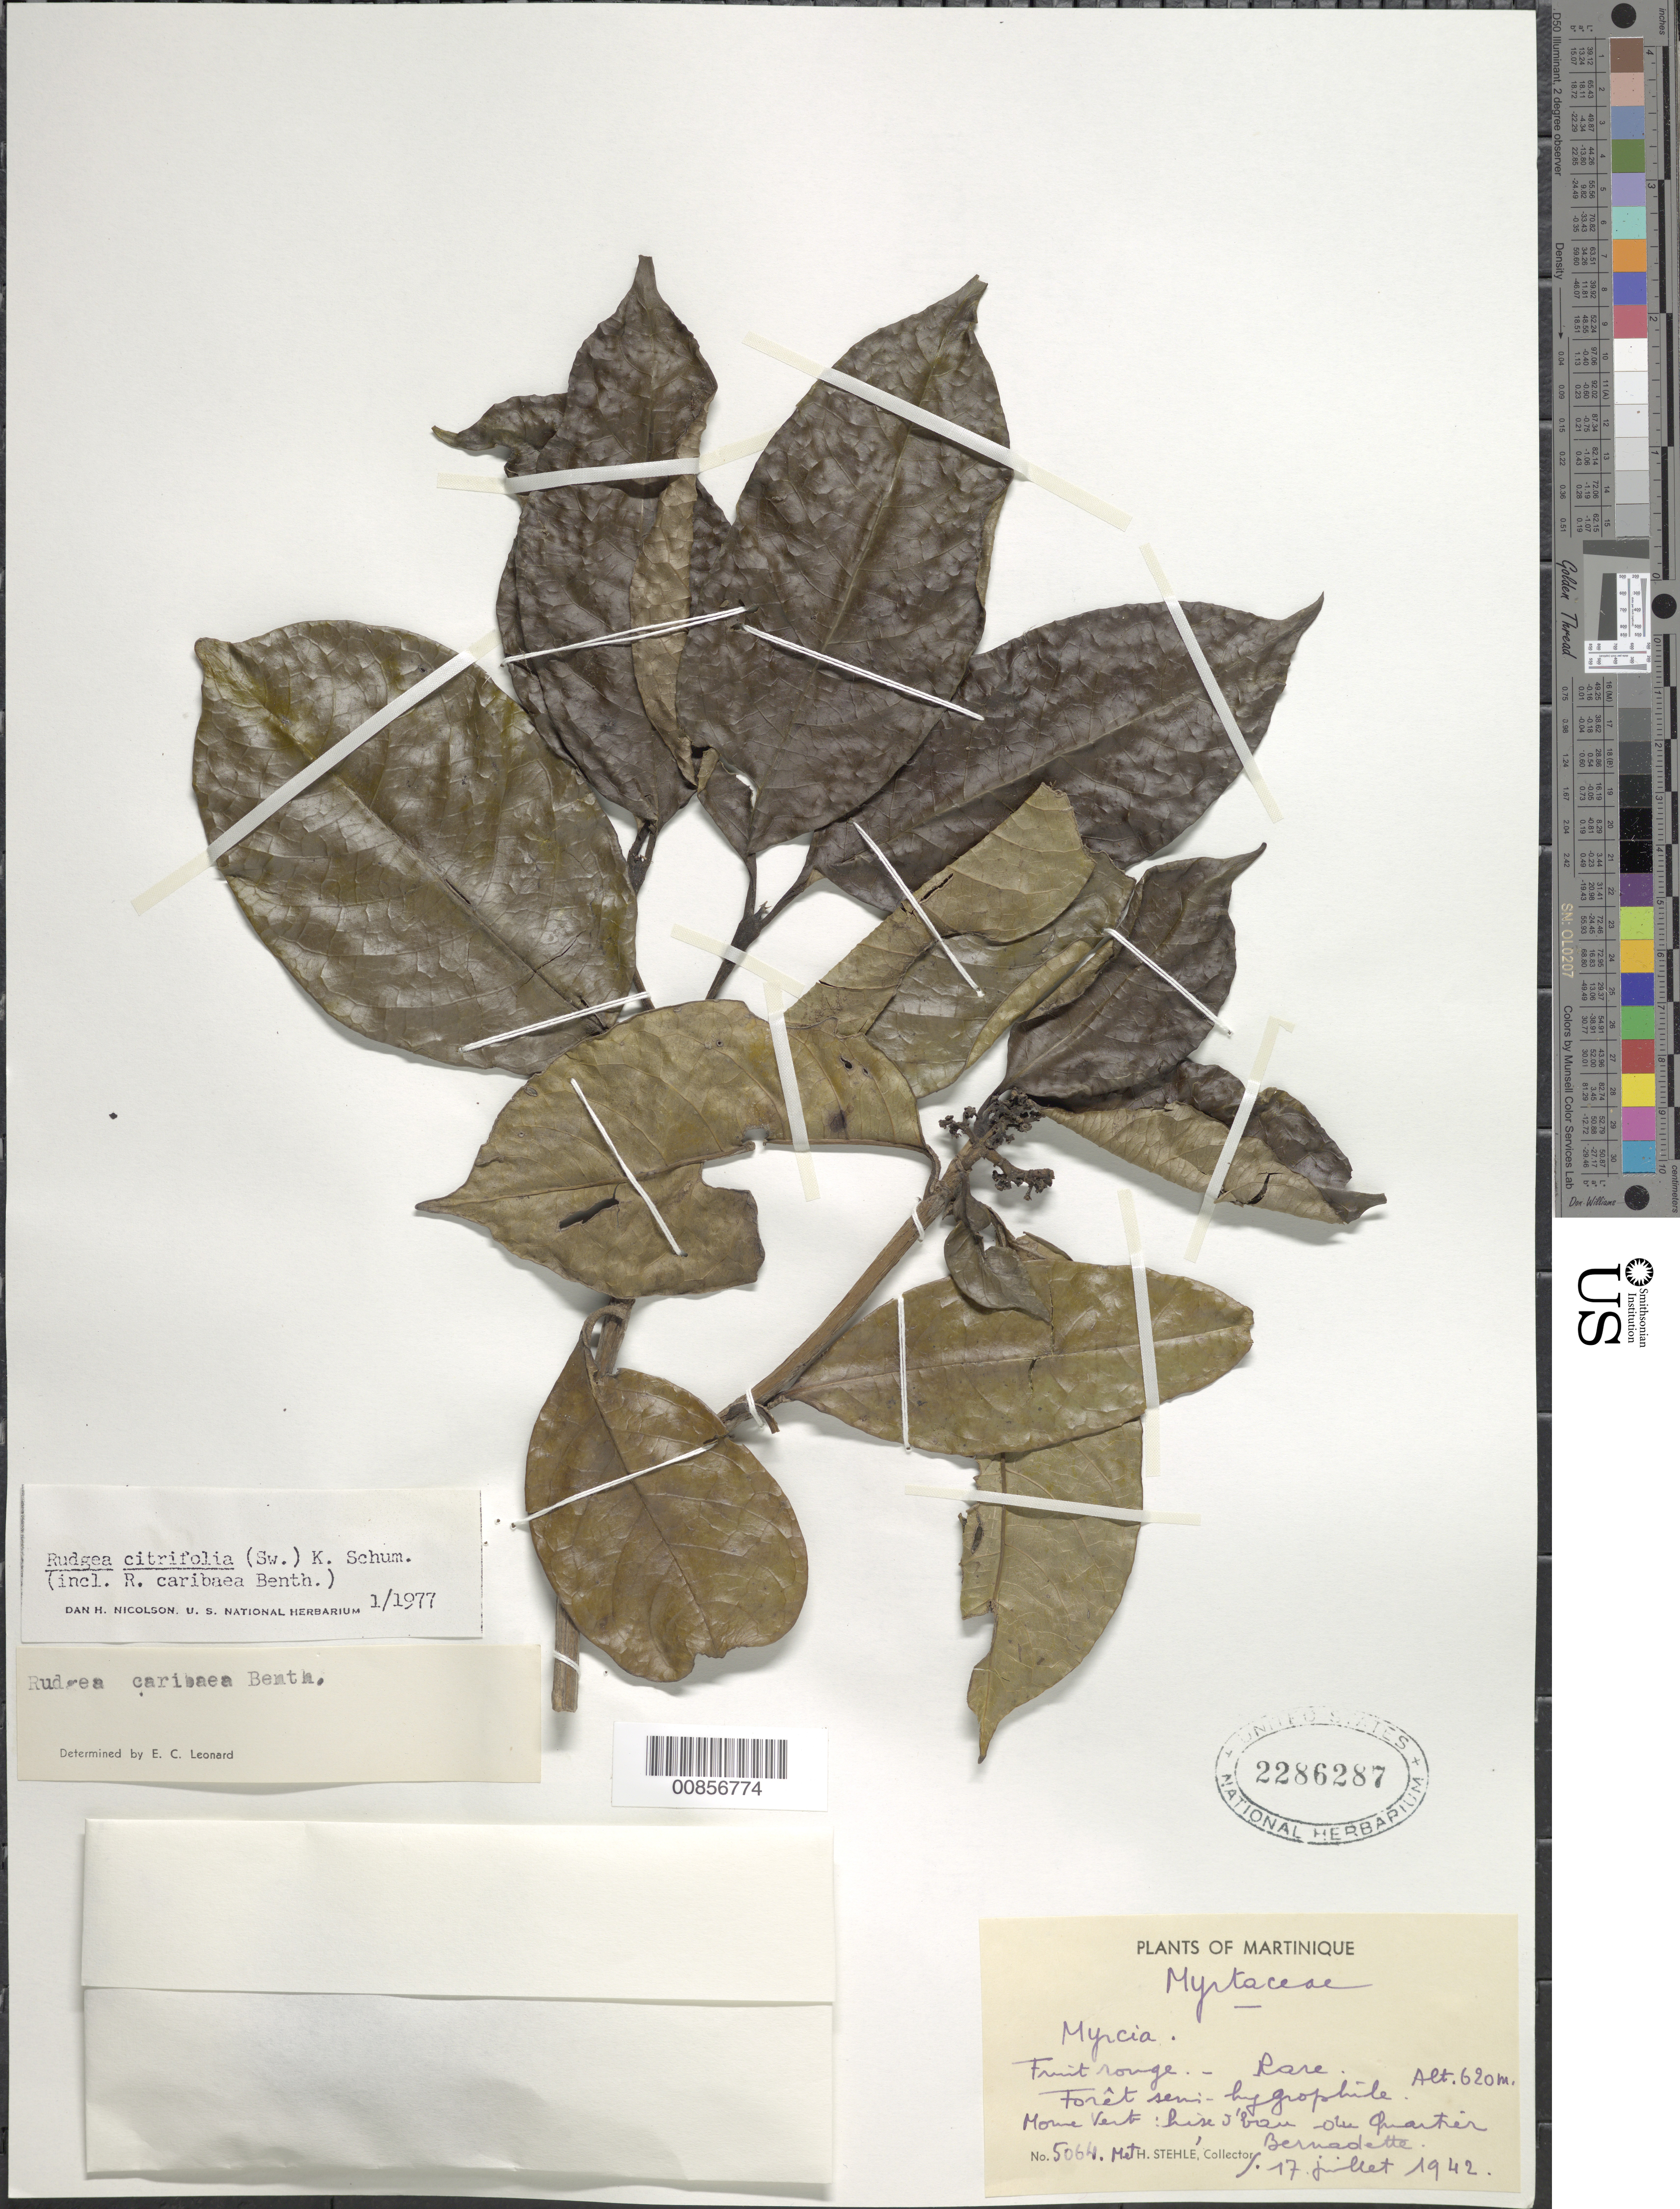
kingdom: Plantae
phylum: Tracheophyta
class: Magnoliopsida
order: Gentianales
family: Rubiaceae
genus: Rudgea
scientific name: Rudgea citrifolia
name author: (Sw.) K. Schum.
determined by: Nicolson, Dan H.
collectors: H. Stehlé & M. Stehlé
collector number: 5064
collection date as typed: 17 Jul 1942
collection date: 1942-07-17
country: Martinique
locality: Morne Vert. Bernadette.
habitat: Forêt semi-hygrophile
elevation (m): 620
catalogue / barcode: US 2286287